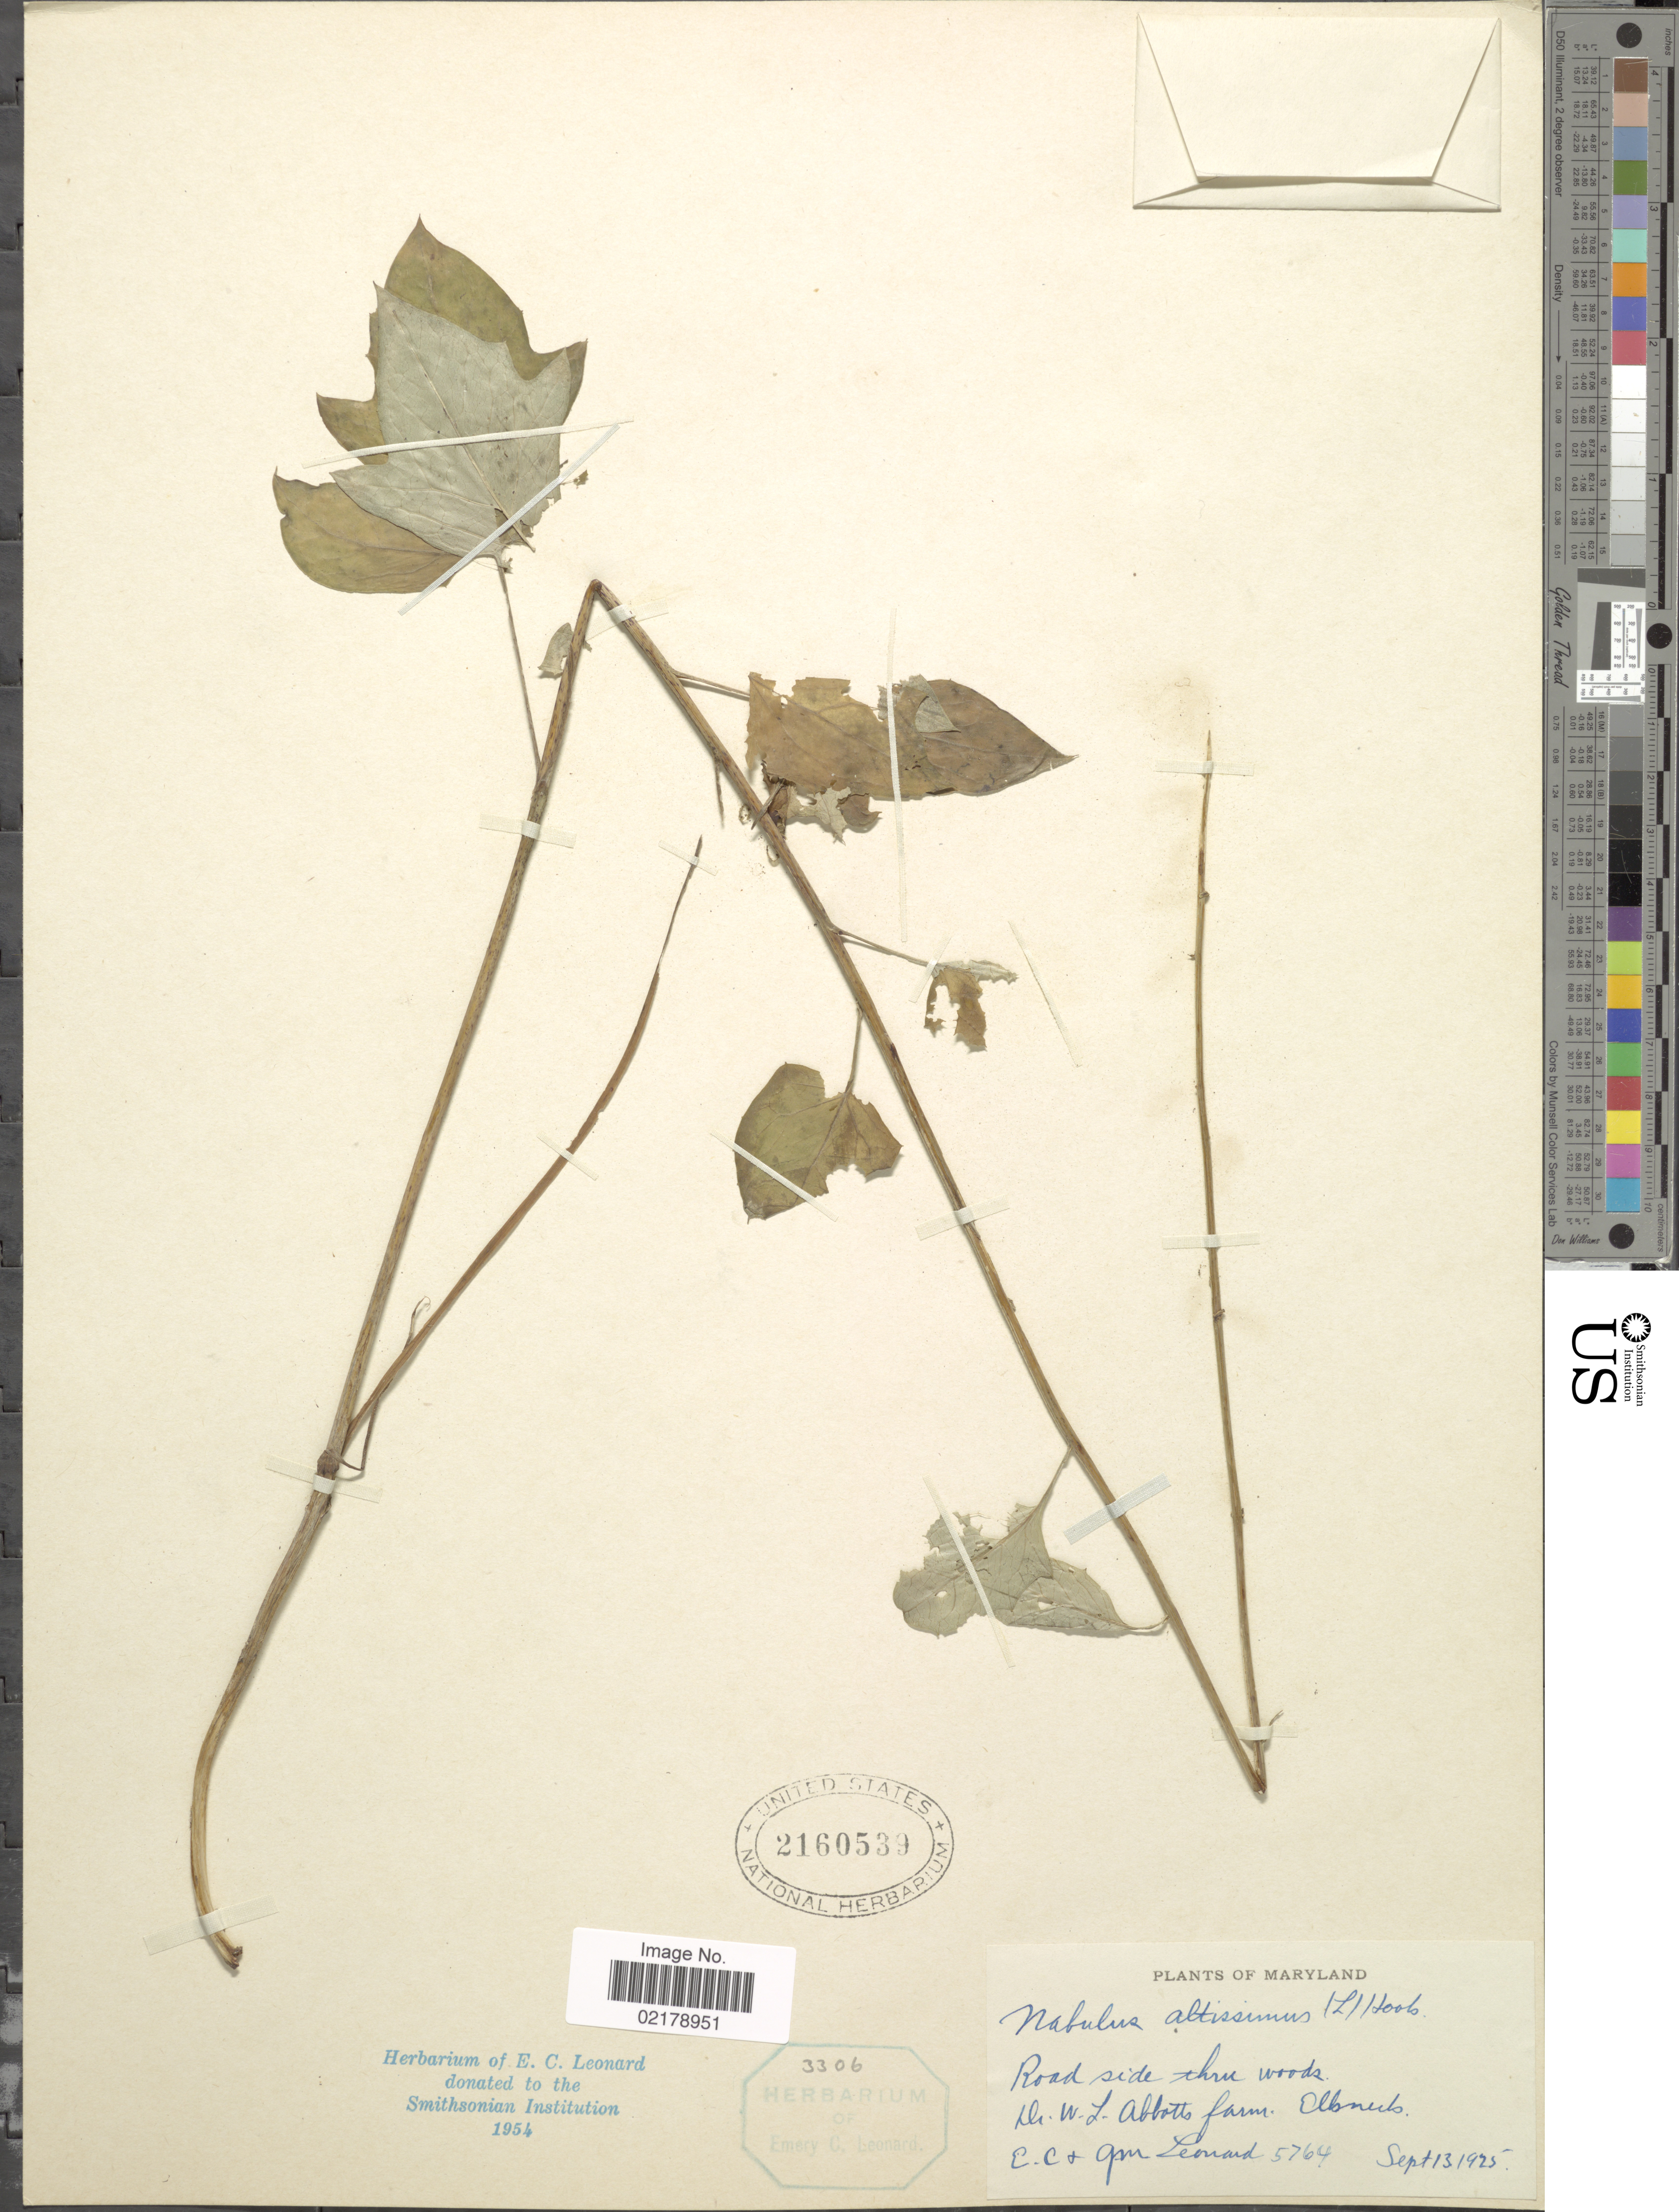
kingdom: Plantae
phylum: Tracheophyta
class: Magnoliopsida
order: Asterales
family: Asteraceae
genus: Nabalus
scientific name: Nabalus altissimus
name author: (L.) Hook.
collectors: E. C. Leonard & G. M. Leonard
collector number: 5764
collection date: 1925-09-13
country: United States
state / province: Maryland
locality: Roadside thru woods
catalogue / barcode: US 2160539